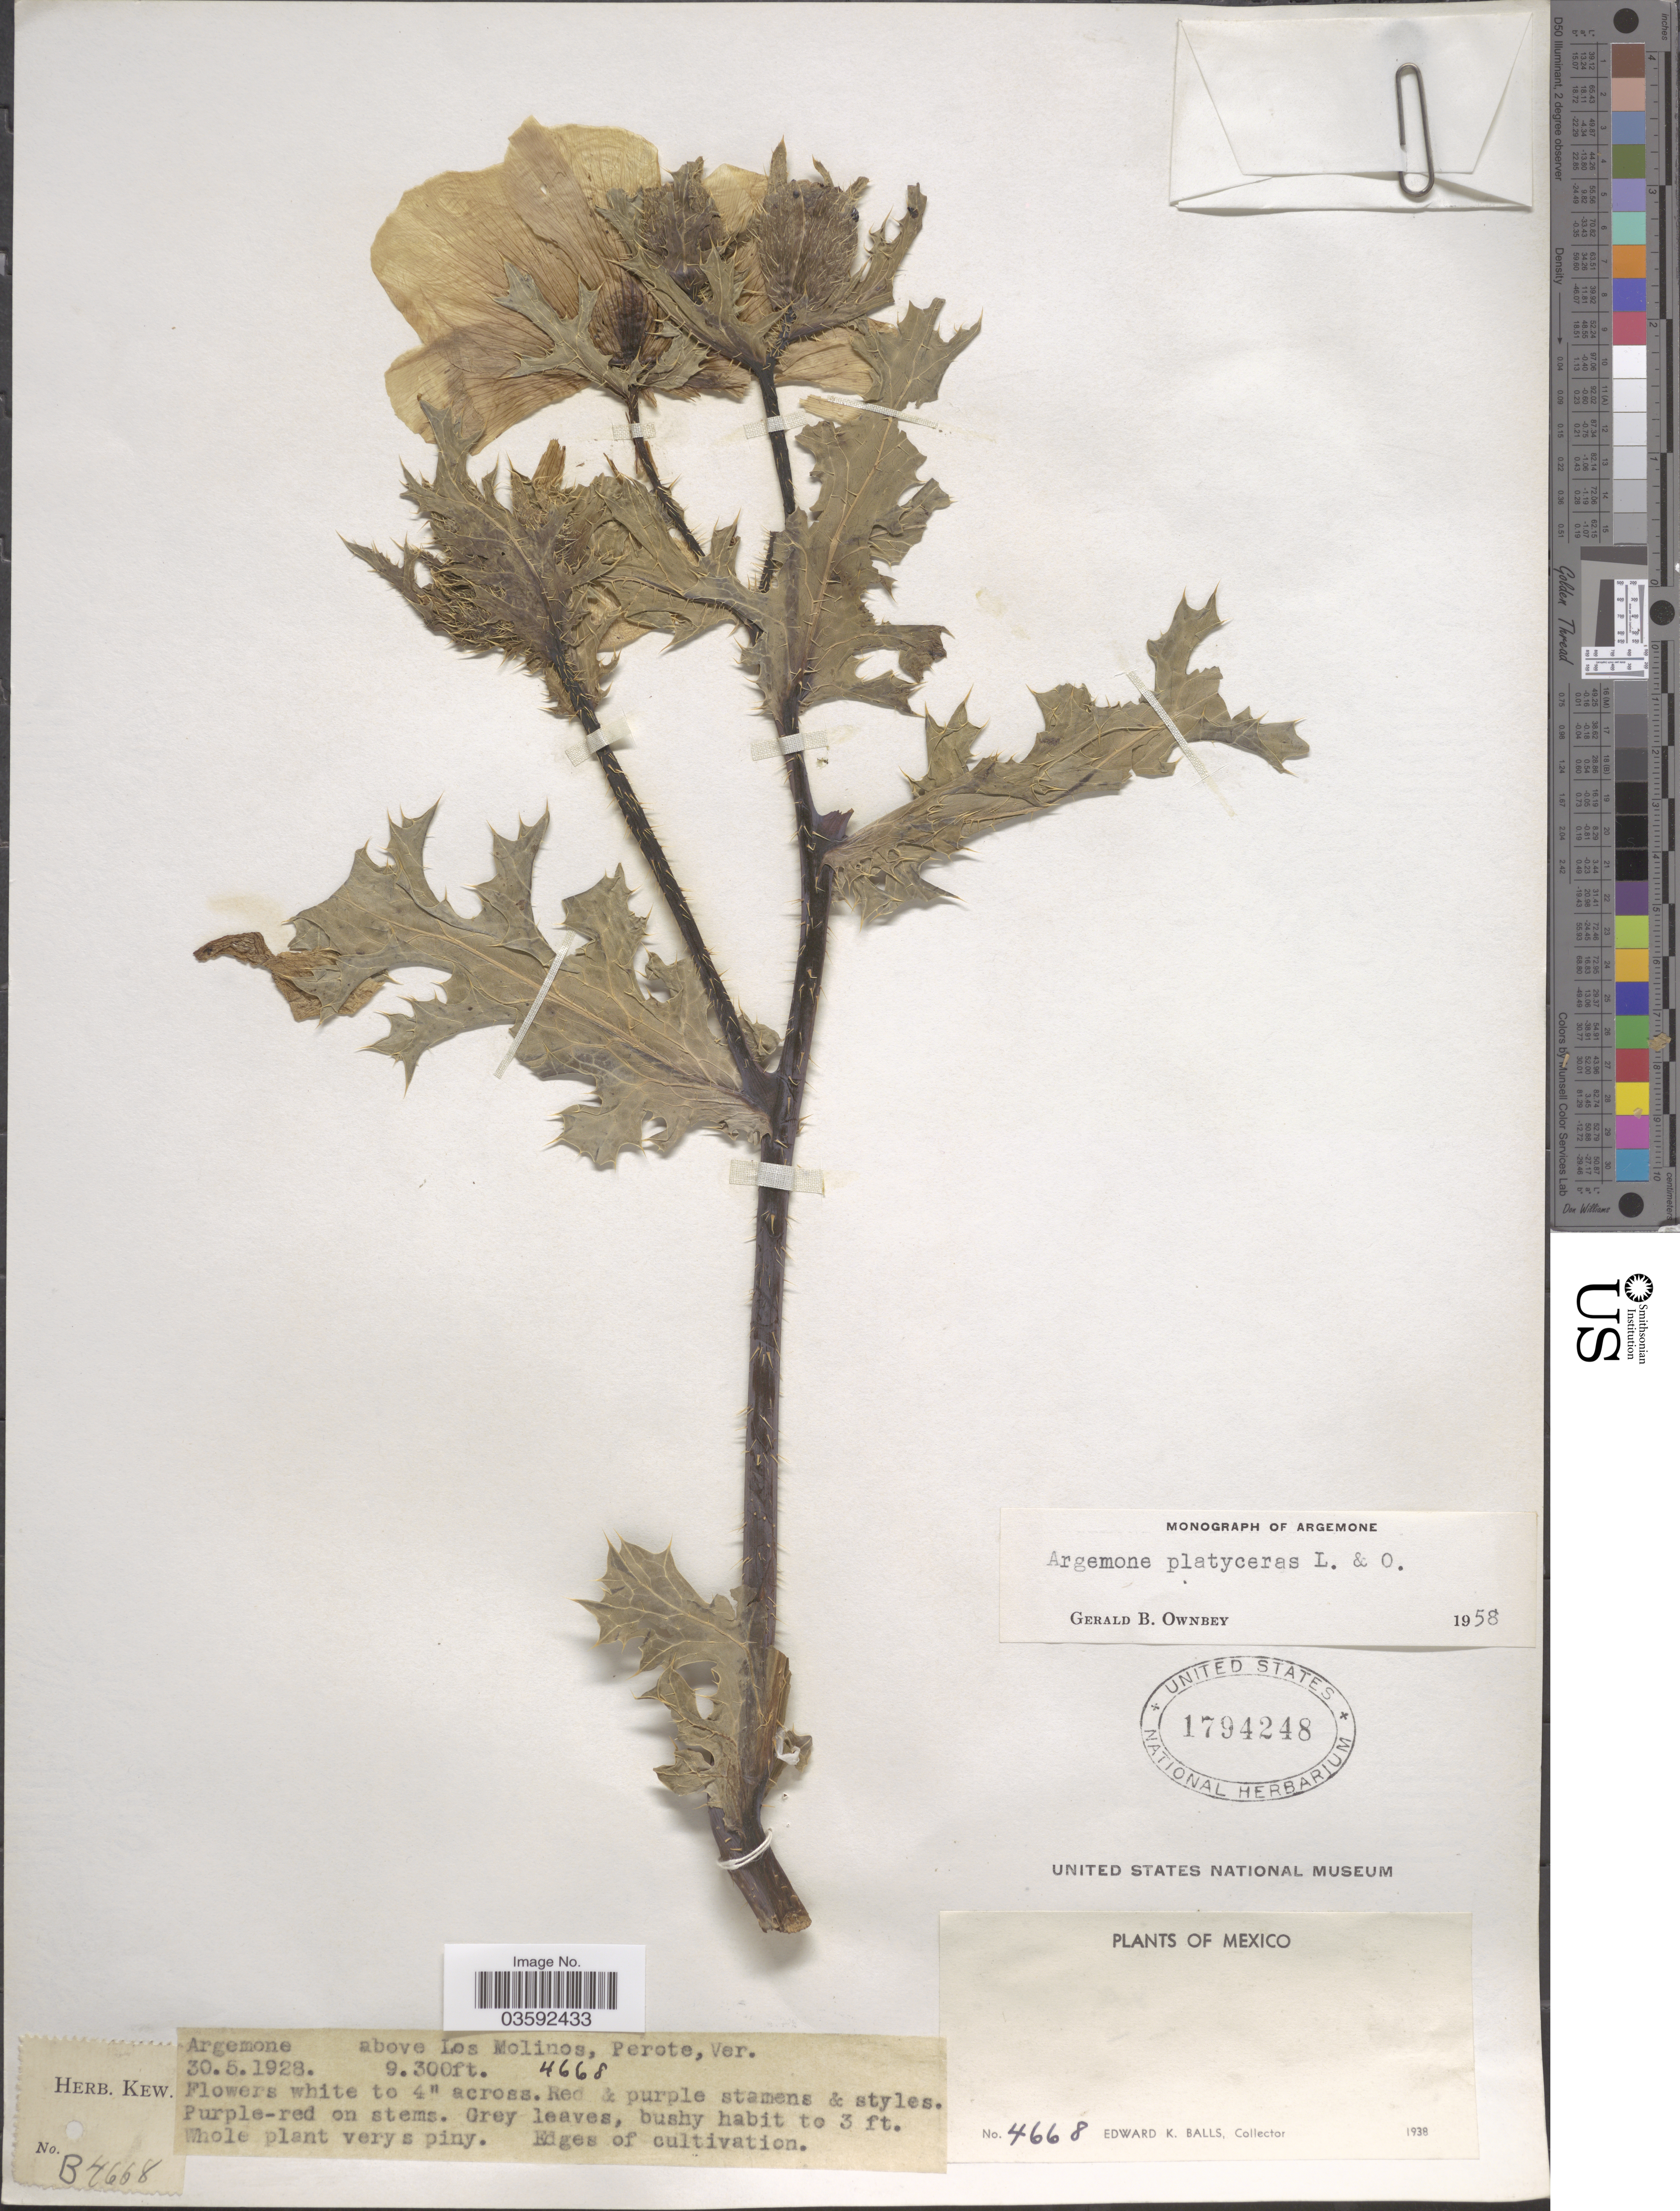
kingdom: Plantae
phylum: Tracheophyta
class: Magnoliopsida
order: Ranunculales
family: Papaveraceae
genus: Argemone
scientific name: Argemone platyceras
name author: Link & Otto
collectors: E. K. Balls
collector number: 4668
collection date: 1928-05-30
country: Mexico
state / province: Veracruz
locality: Above Los Molinos, Perote, Ver.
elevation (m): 2835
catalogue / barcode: US 1794248